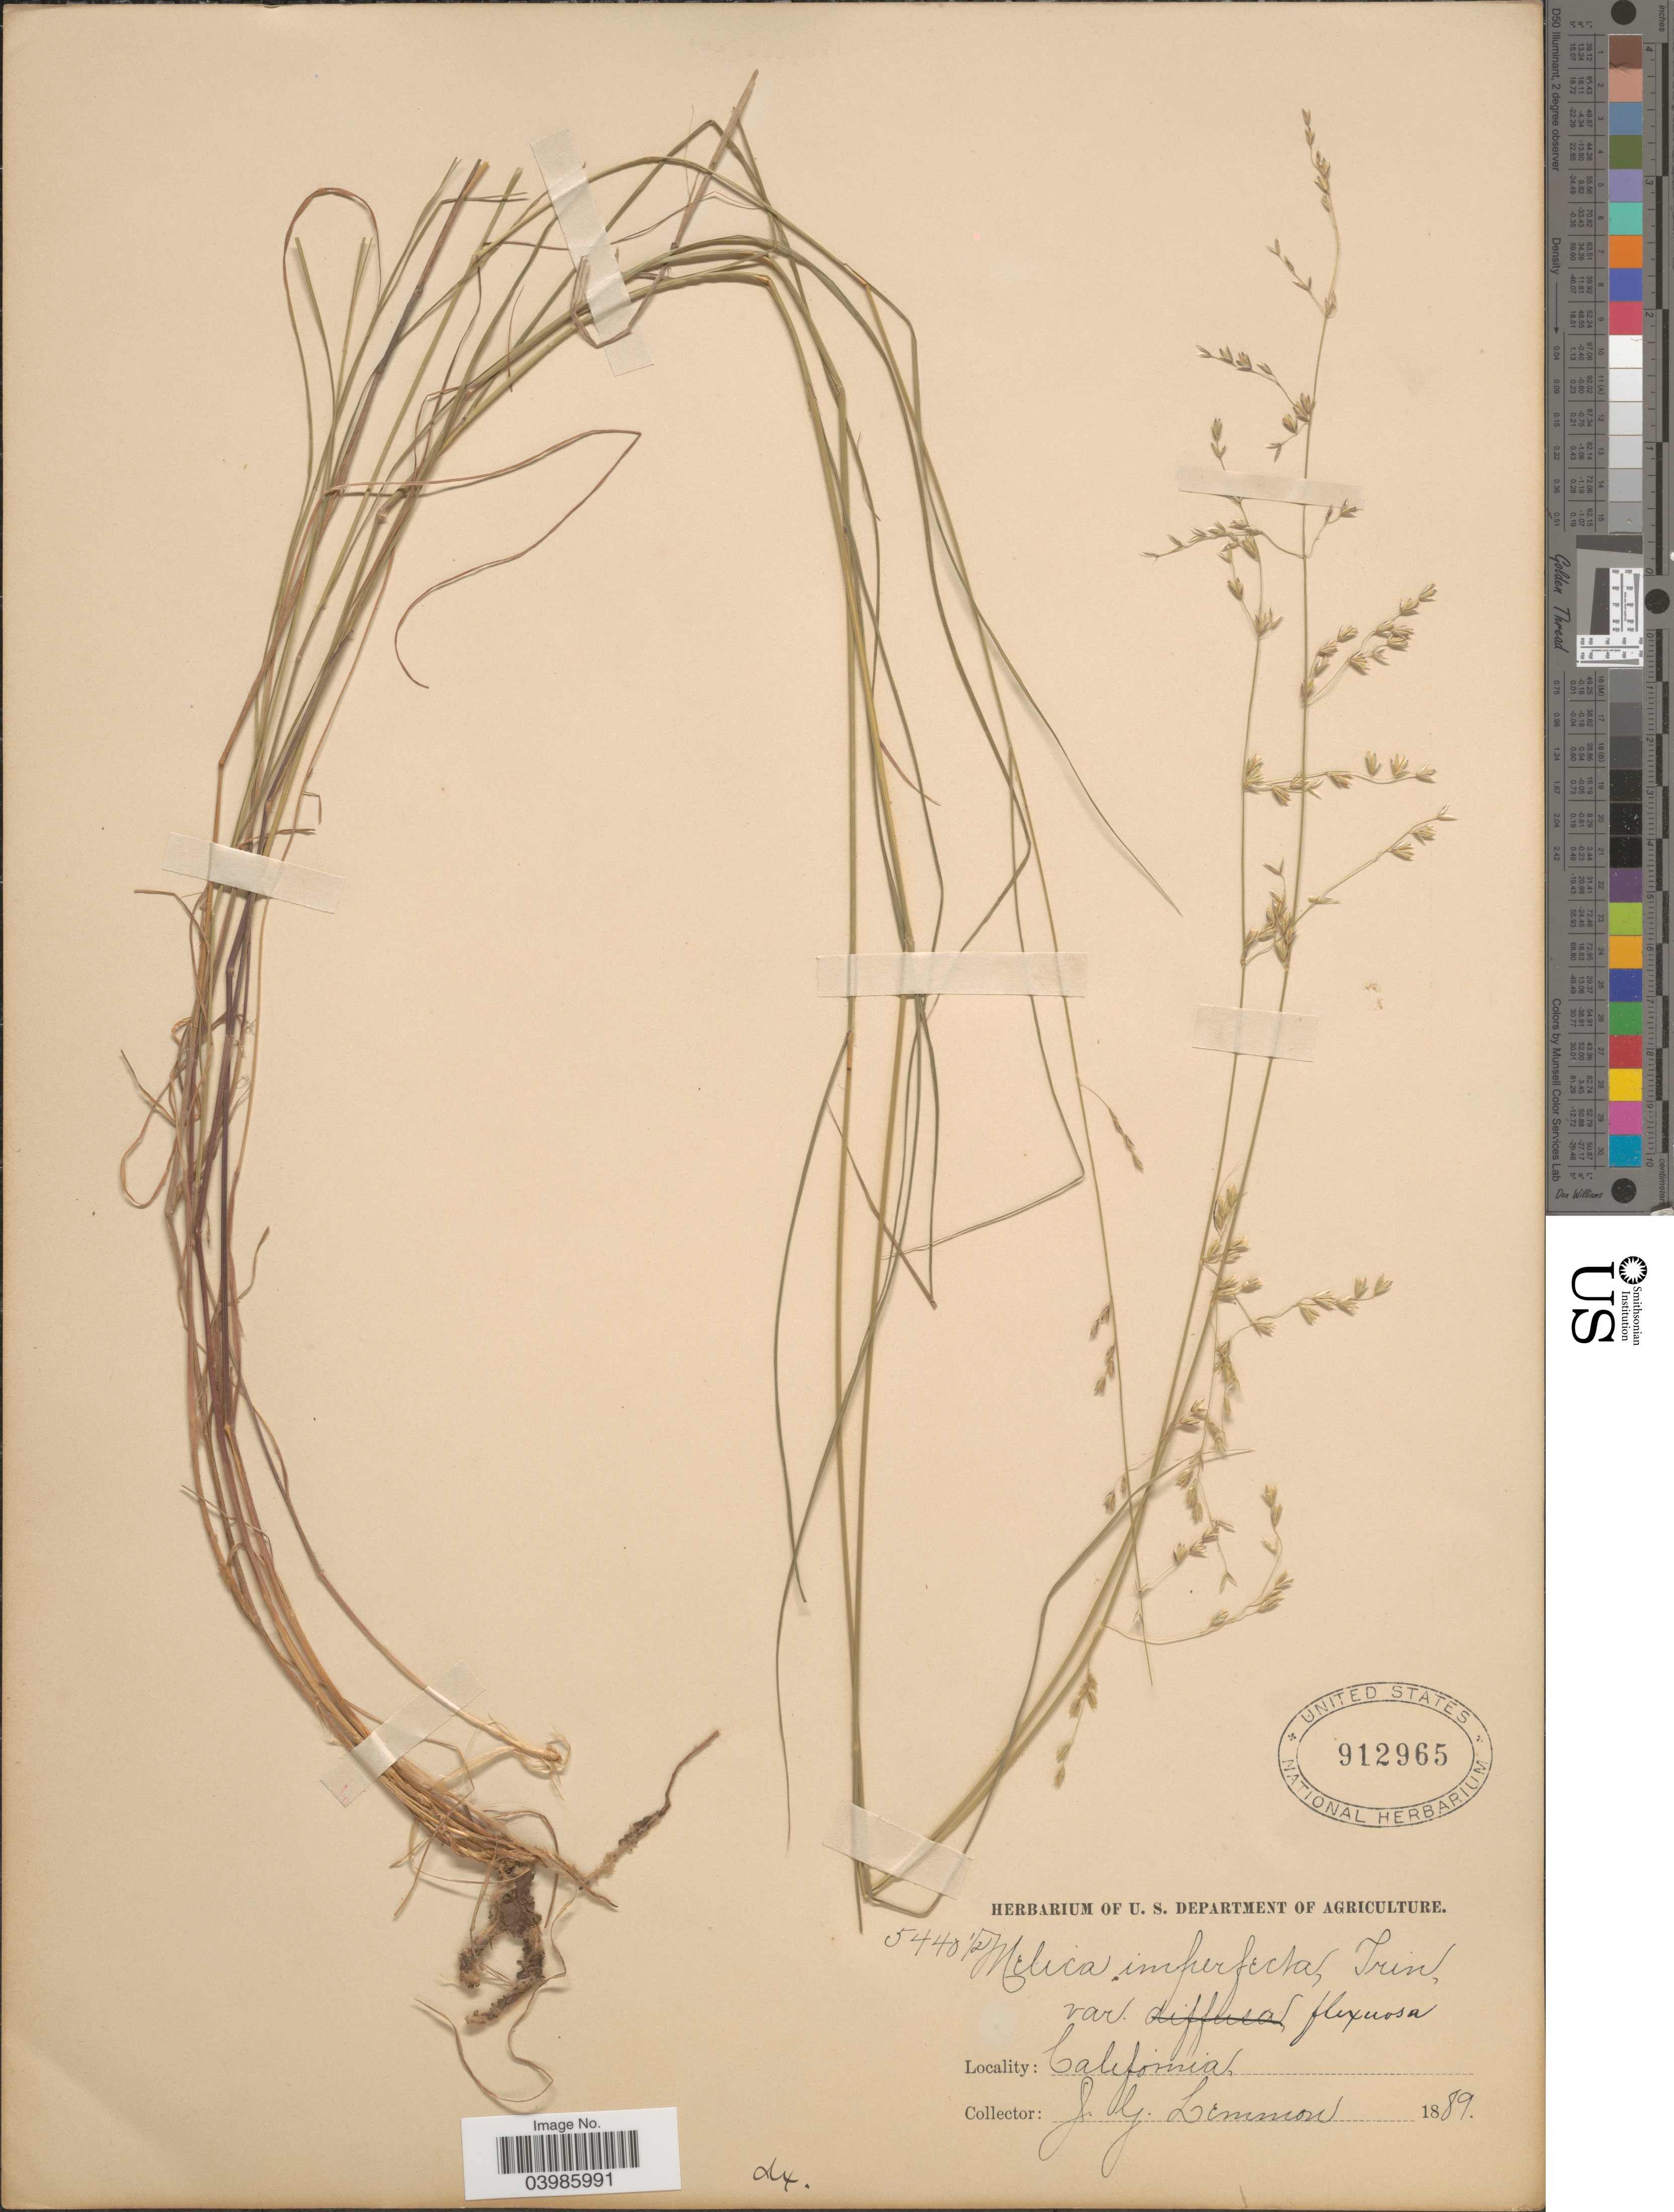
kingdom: Plantae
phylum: Tracheophyta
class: Liliopsida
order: Poales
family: Poaceae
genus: Melica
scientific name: Melica imperfecta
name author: Trin.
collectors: J. Lemmon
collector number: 5440½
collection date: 1889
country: United States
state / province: California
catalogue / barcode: US 912965